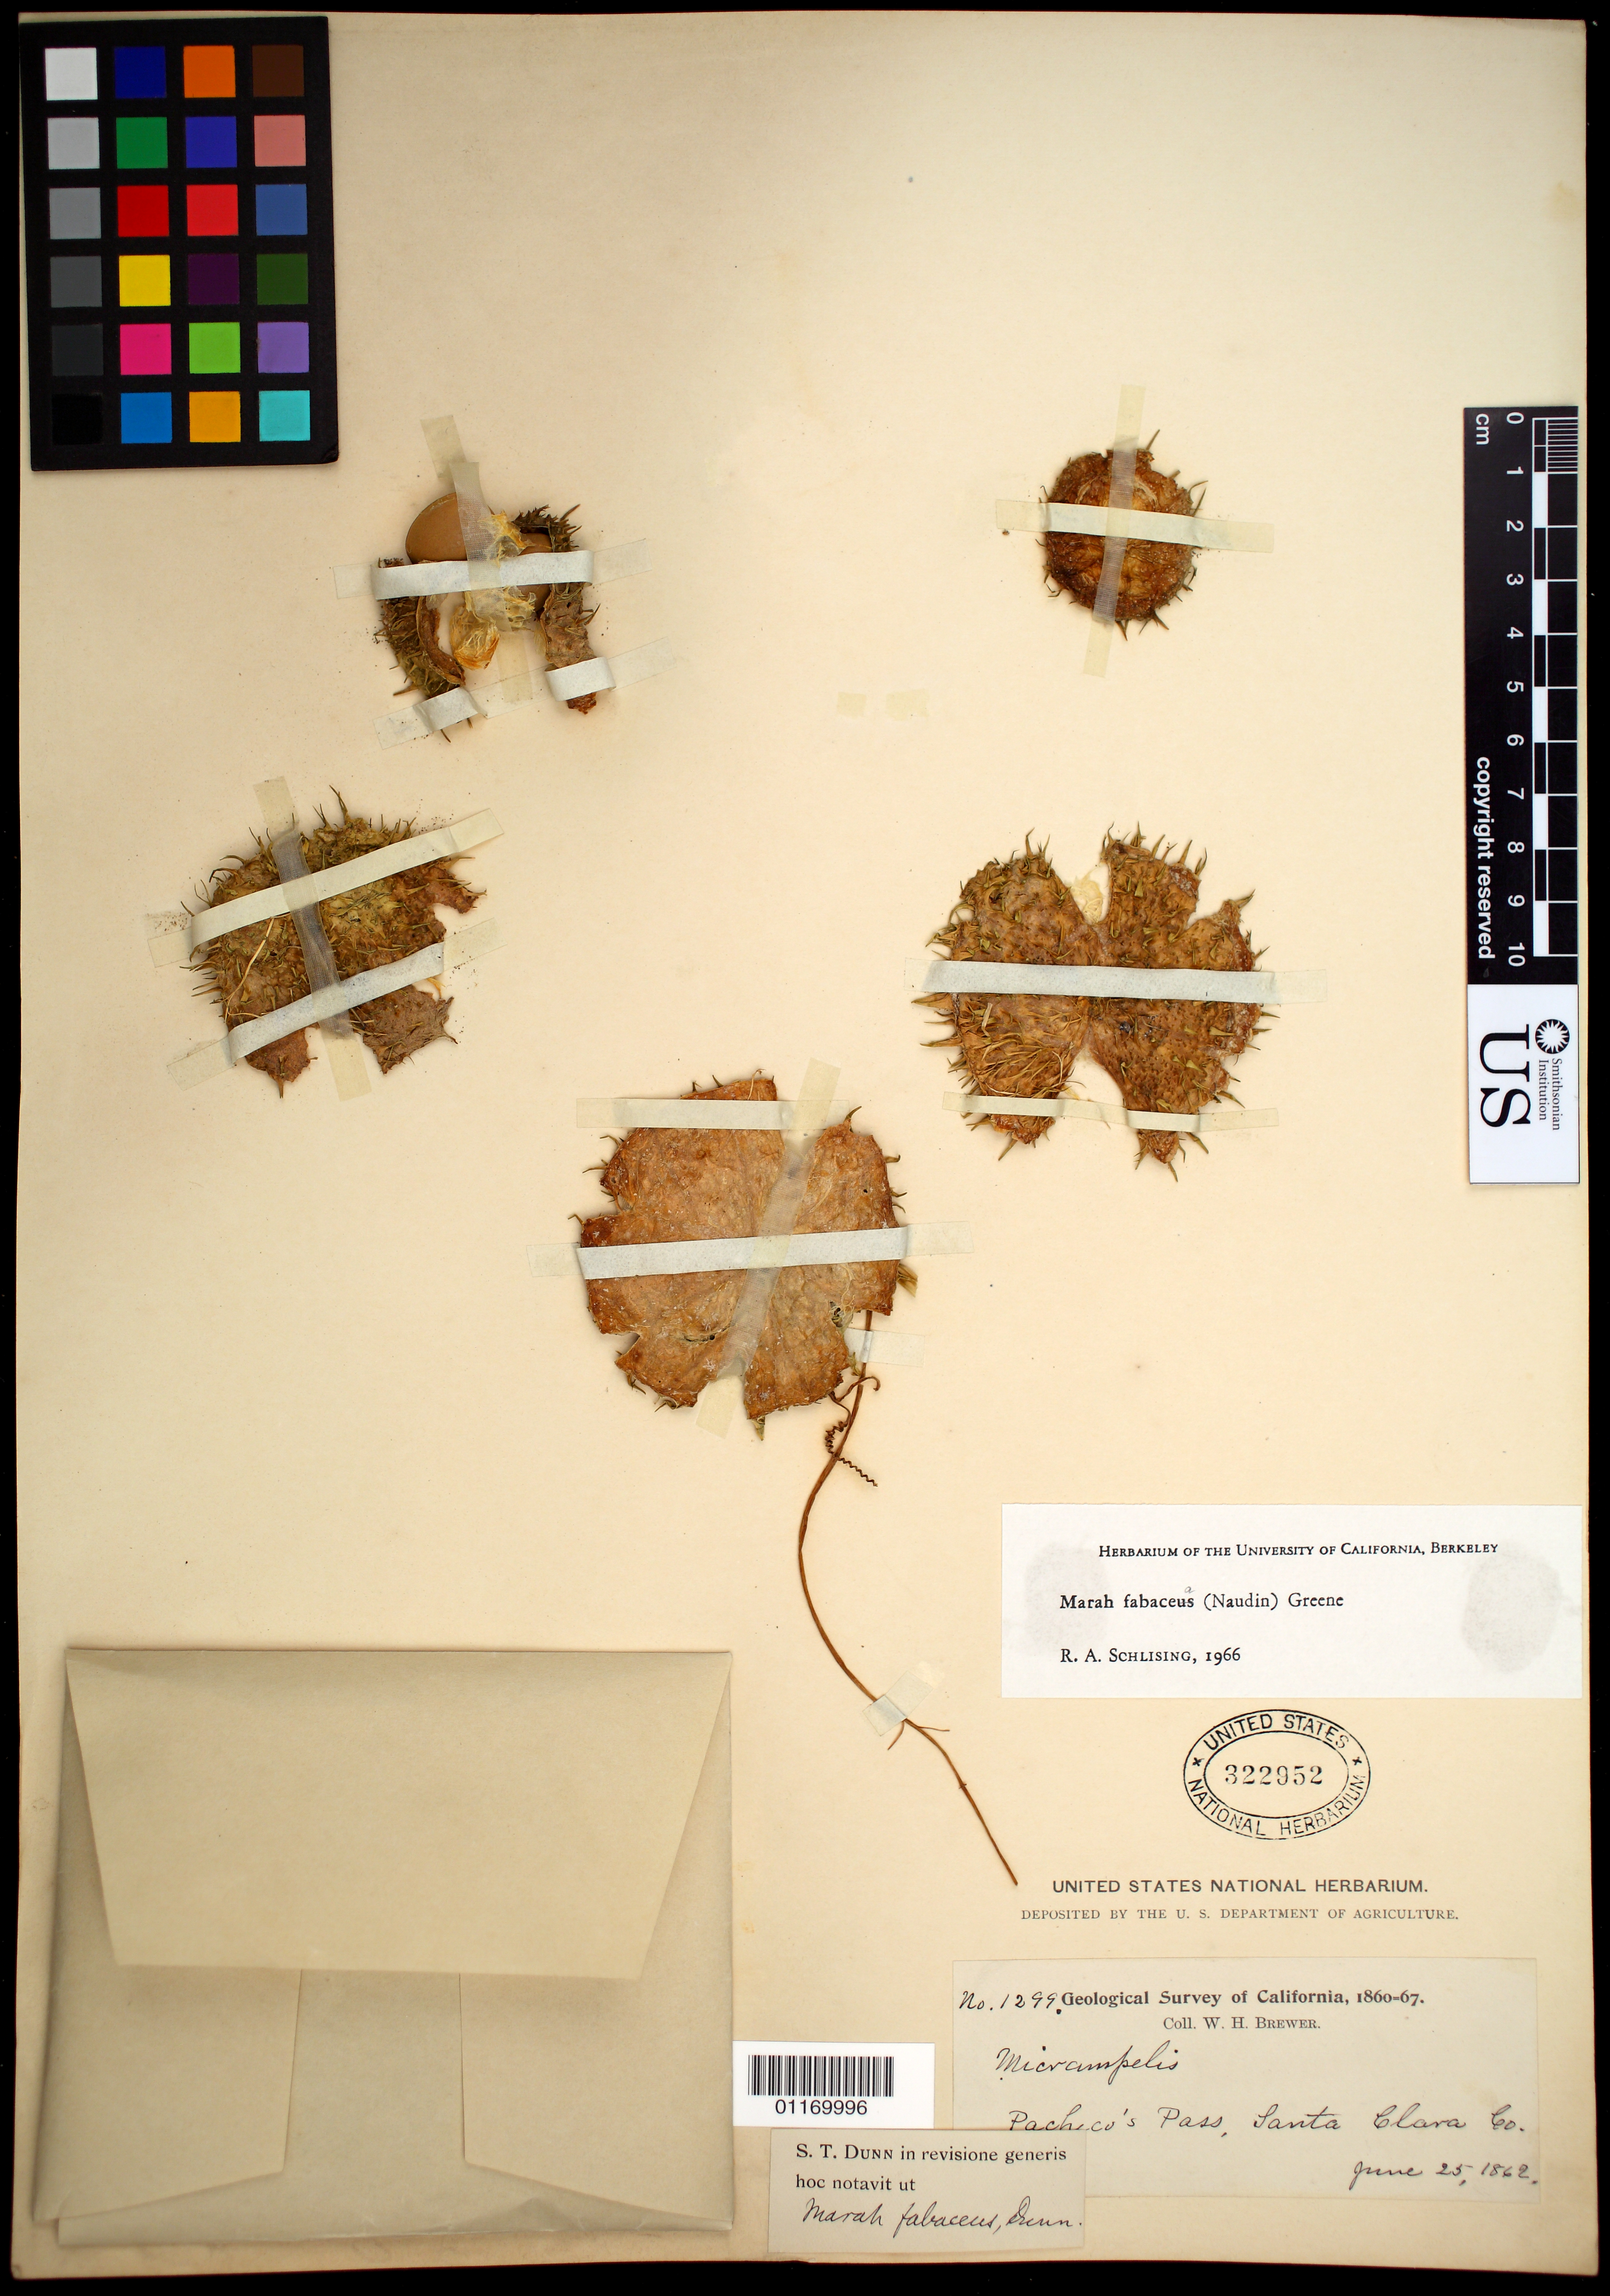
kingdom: Plantae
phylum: Tracheophyta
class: Magnoliopsida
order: Cucurbitales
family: Cucurbitaceae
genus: Marah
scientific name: Marah fabacea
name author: (Naudin) Greene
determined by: Schlising, R. A.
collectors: W. H. Brewer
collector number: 1299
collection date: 1862-06-25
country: United States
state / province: California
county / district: Santa Clara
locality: Pacheco's Pass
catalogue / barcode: US 322952